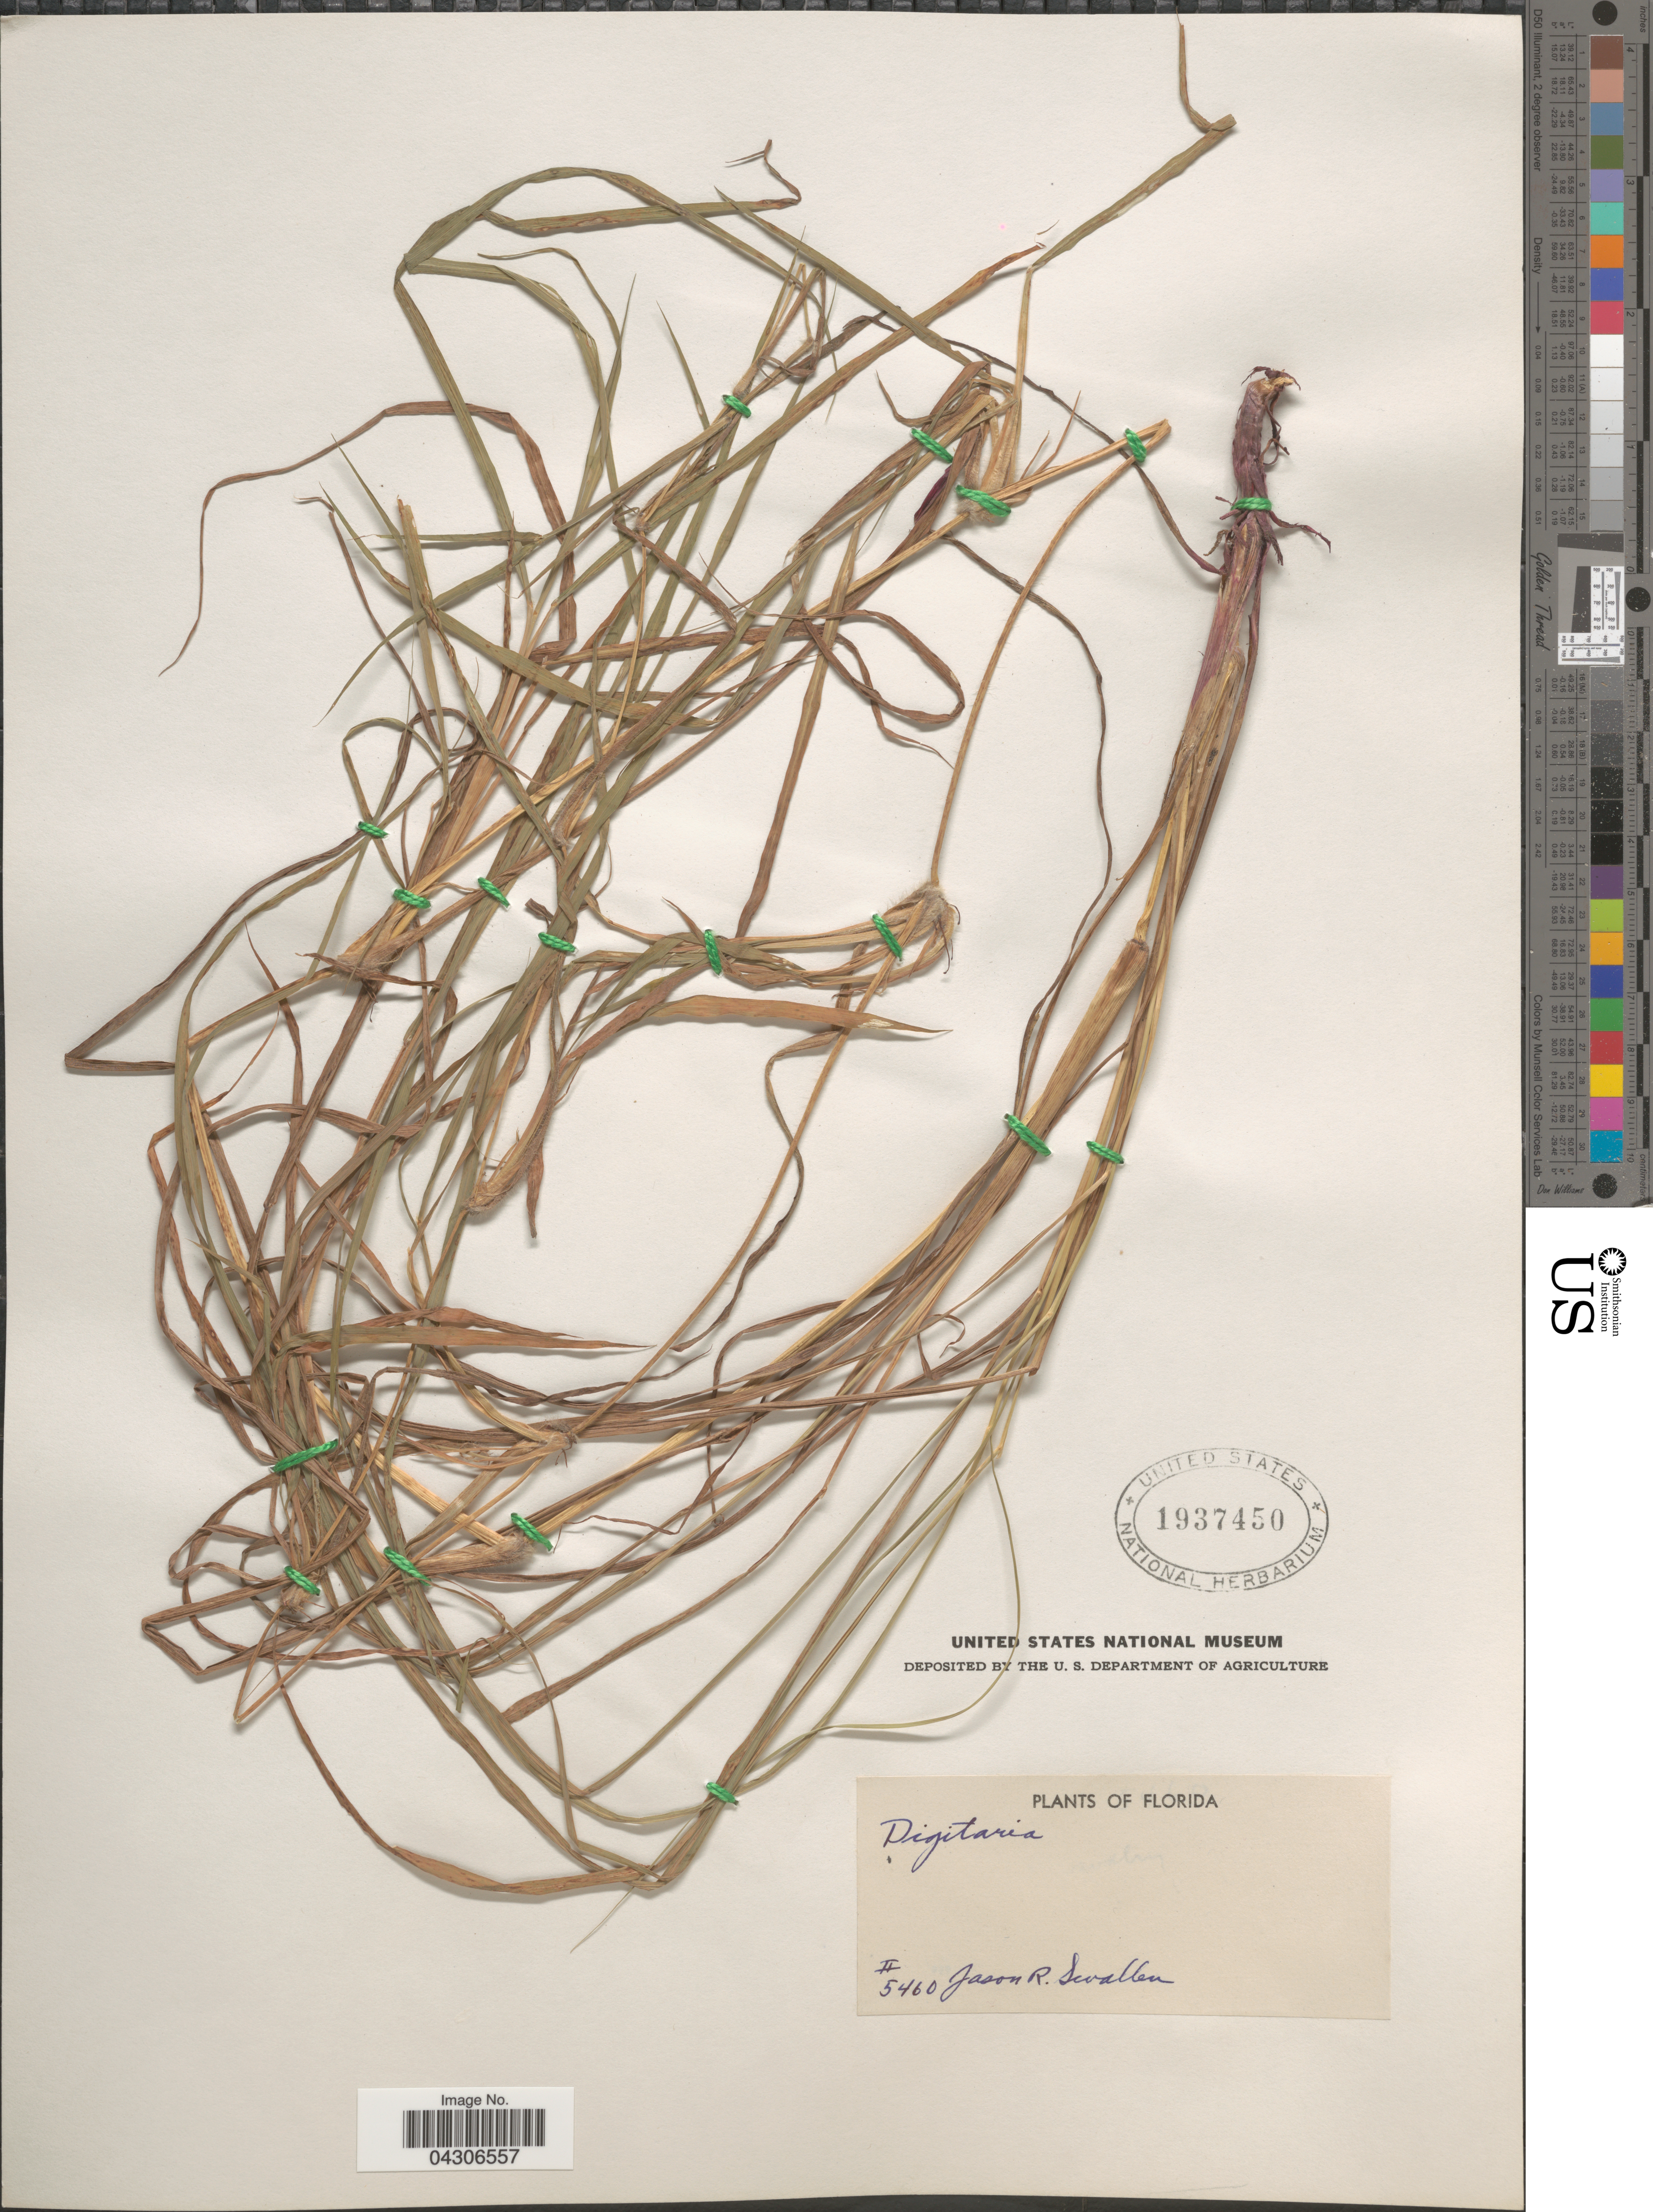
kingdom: Plantae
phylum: Tracheophyta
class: Liliopsida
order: Poales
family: Poaceae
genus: Digitaria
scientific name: Digitaria sp.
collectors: J. R. Swallen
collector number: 5460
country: United States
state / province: Florida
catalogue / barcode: US 1937450